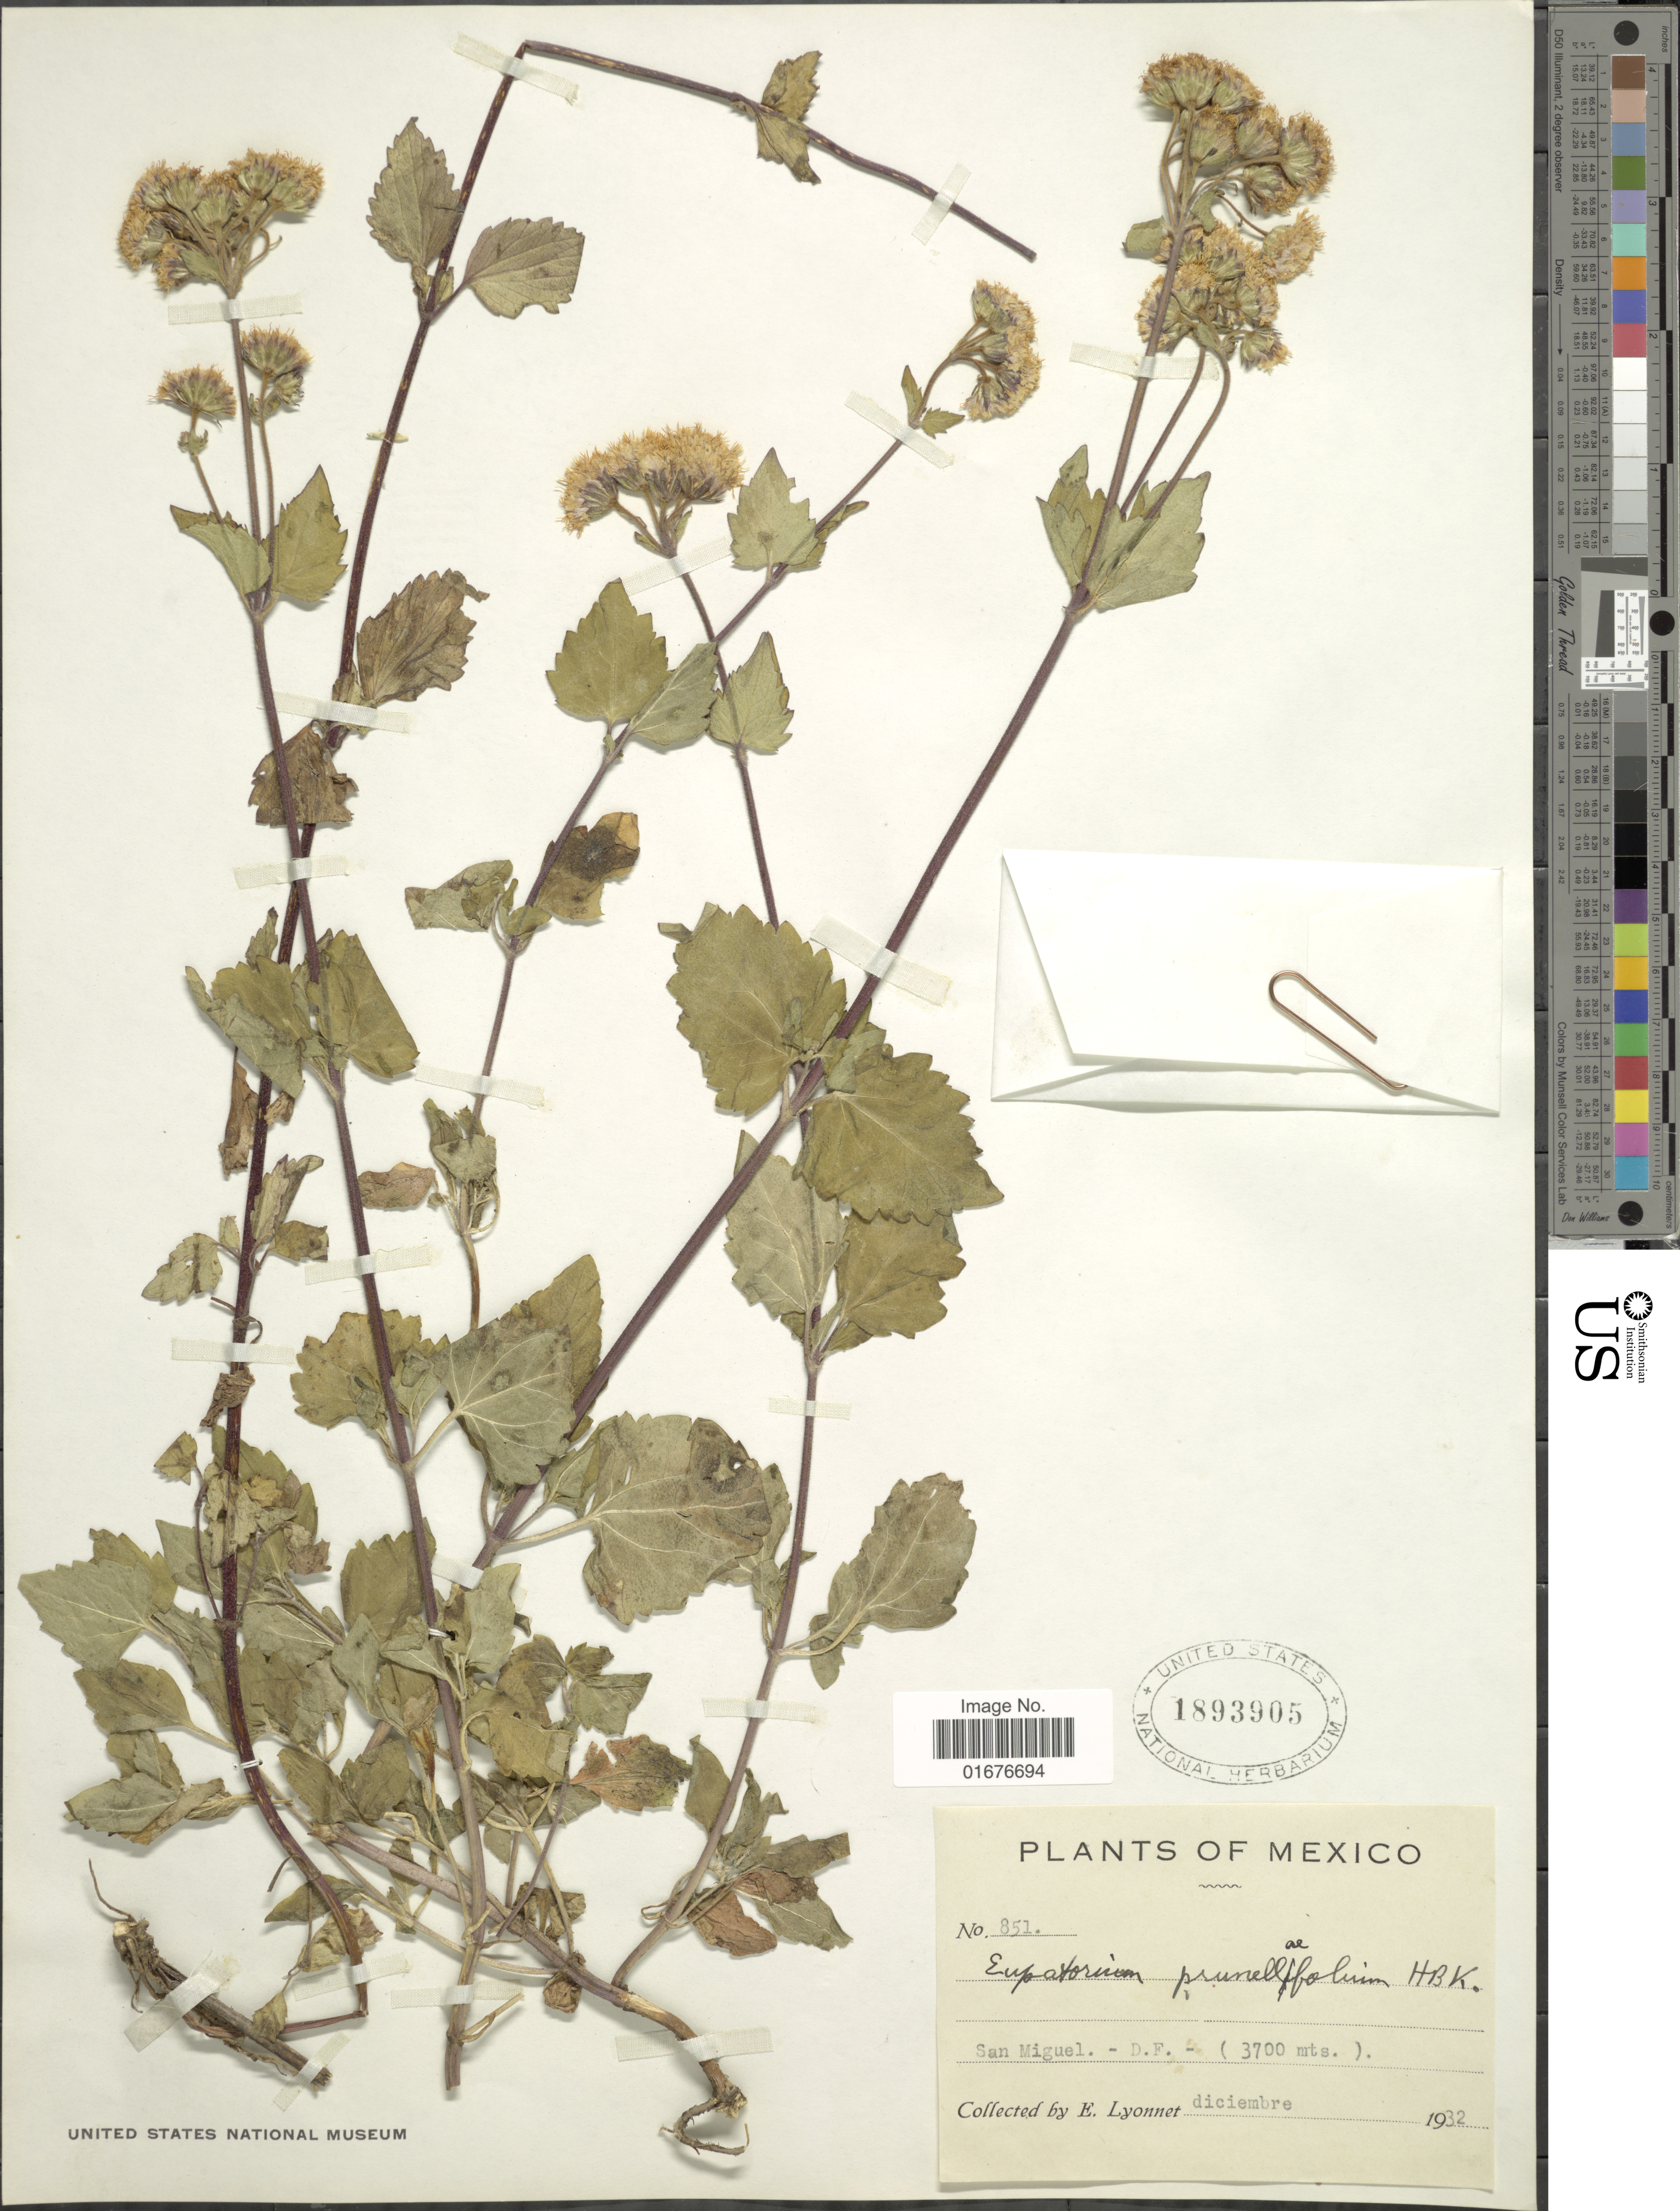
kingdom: Plantae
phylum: Tracheophyta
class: Magnoliopsida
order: Asterales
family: Asteraceae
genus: Ageratina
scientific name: Ageratina prunellaefolia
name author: (Kunth) R.M. King & H. Rob.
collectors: E. Lyonnet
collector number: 851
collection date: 1932-12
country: Mexico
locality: San Miguel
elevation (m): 3700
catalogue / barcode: US 18393905